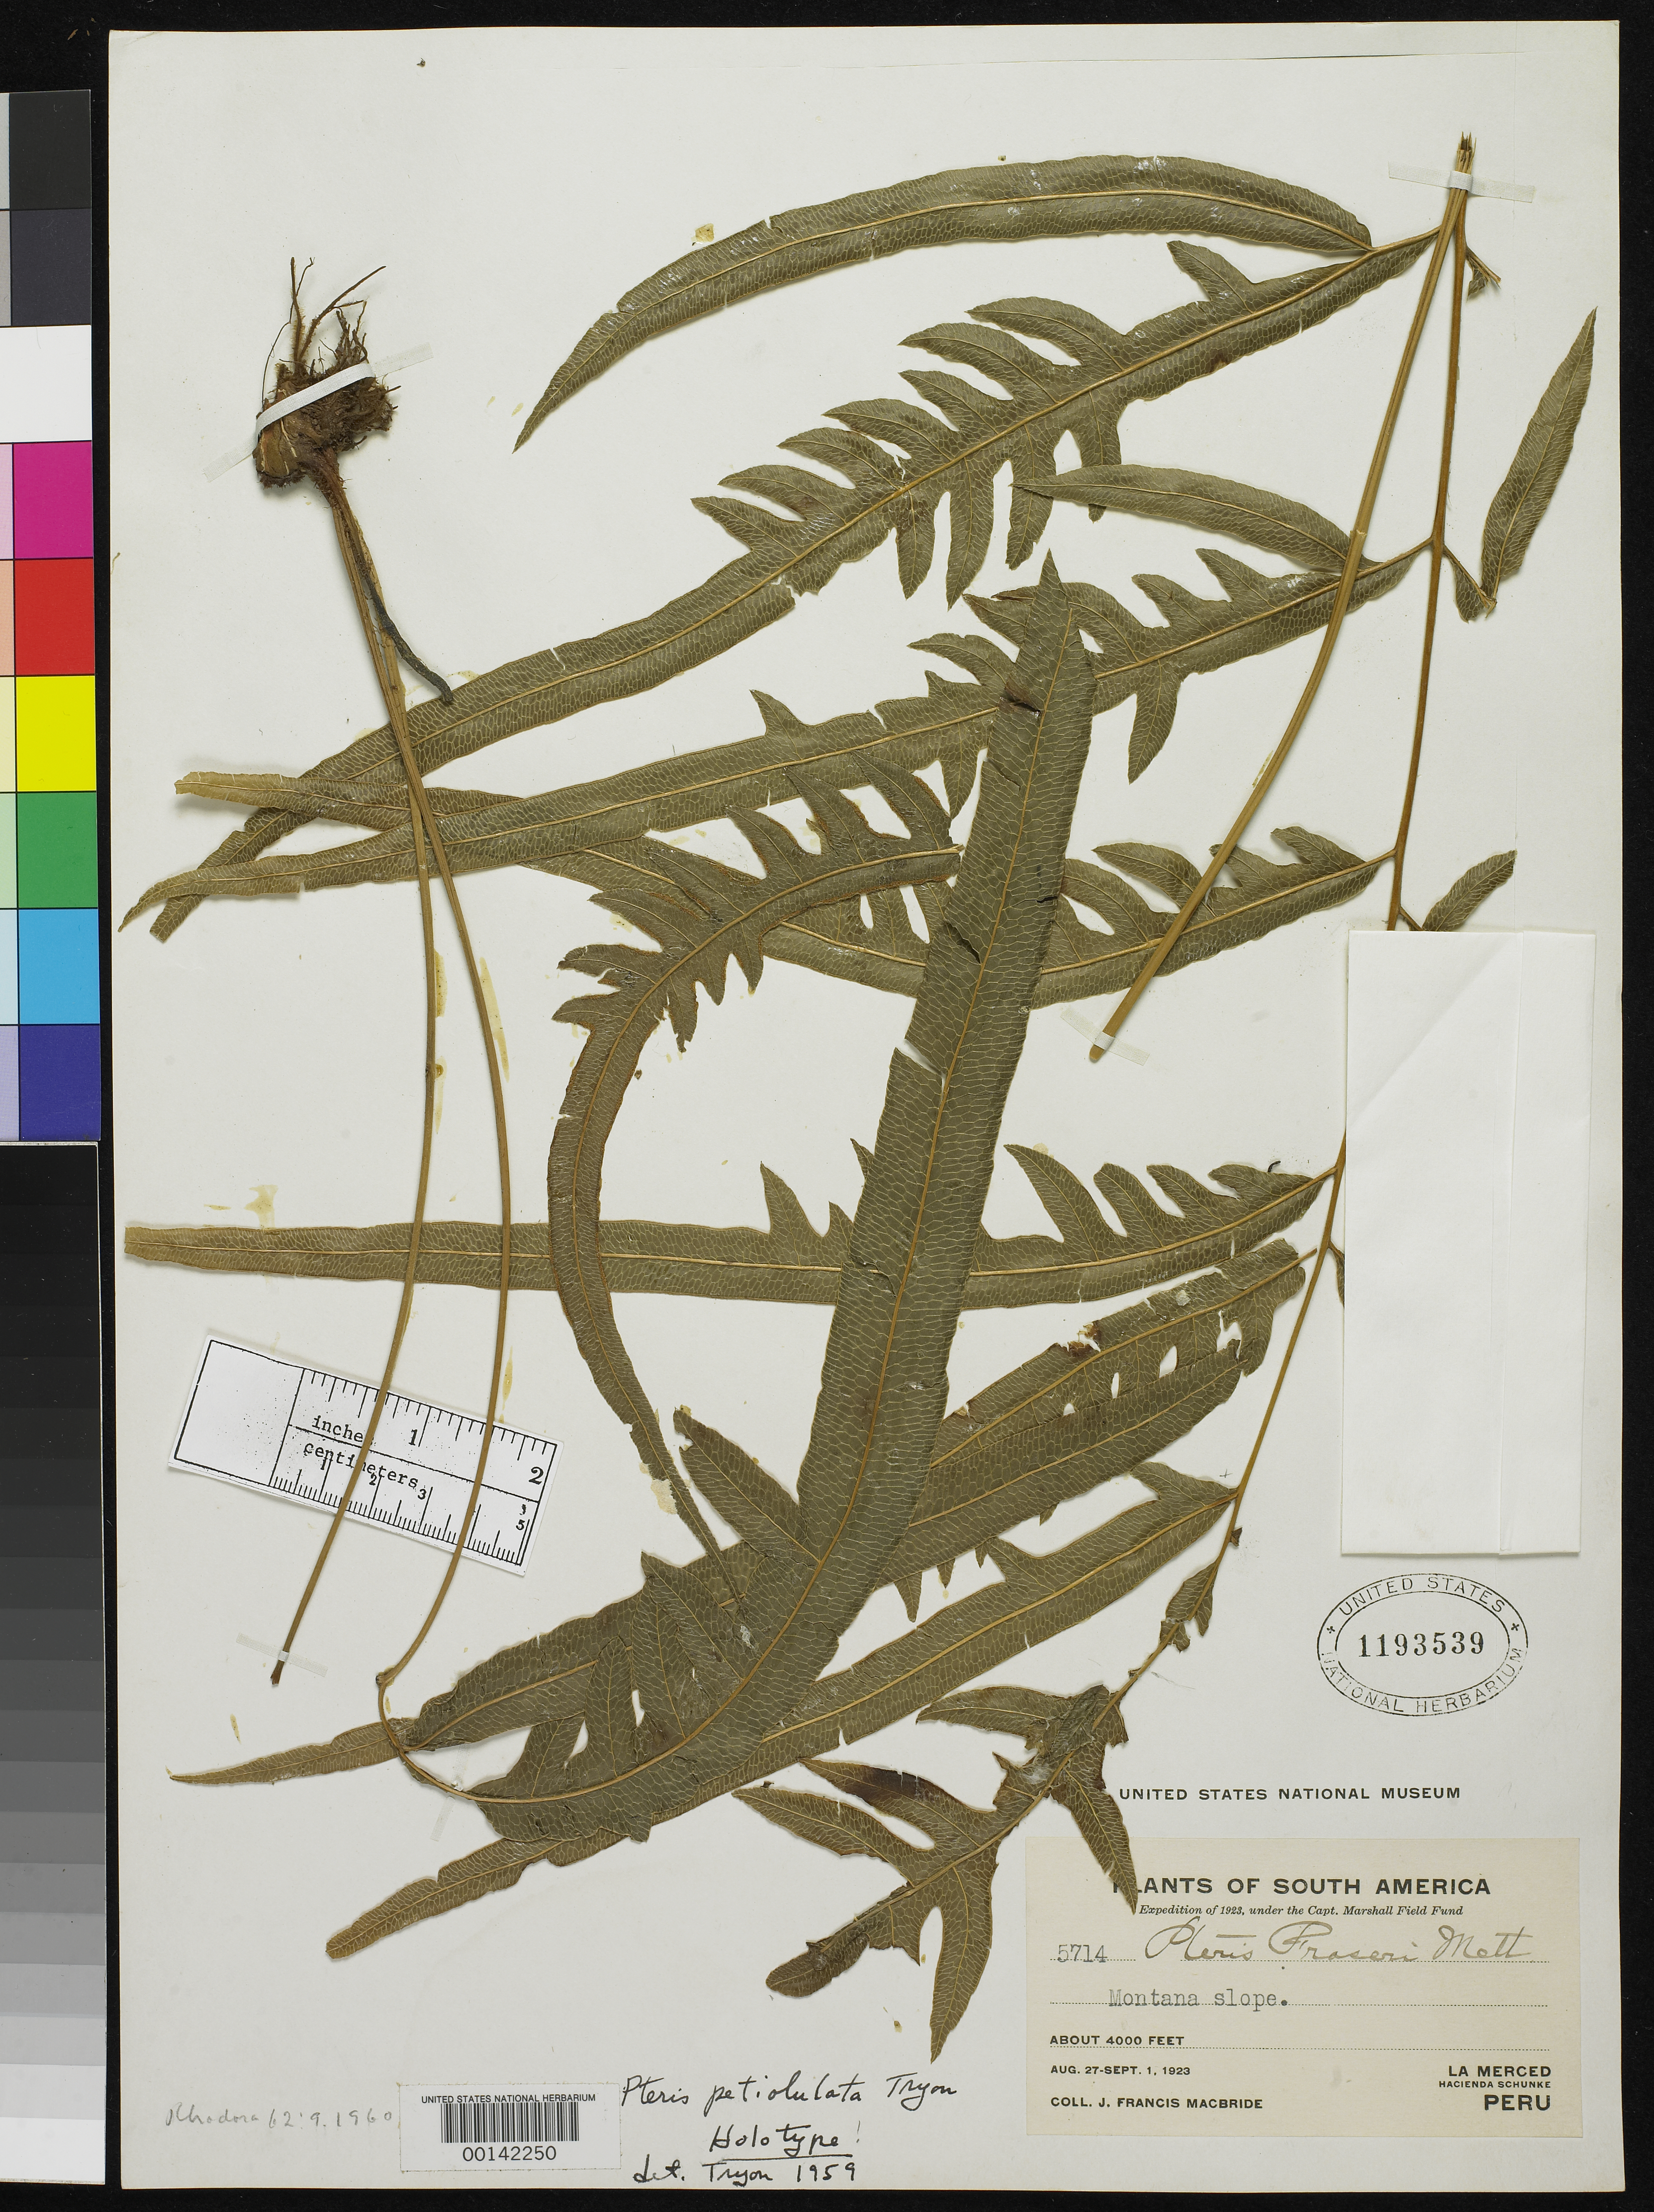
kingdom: Plantae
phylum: Tracheophyta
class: Polypodiopsida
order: Polypodiales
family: Pteridaceae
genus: Pteris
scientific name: Pteris petiolulata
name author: R.M. Tryon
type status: Holotype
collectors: J. F. Macbride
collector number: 5714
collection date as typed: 27 Aug 1923 to 01 Sep 1923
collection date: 1923-08-27/1923-09-01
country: Peru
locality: La Merced, Montana Slope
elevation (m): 1219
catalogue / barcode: US 1193539